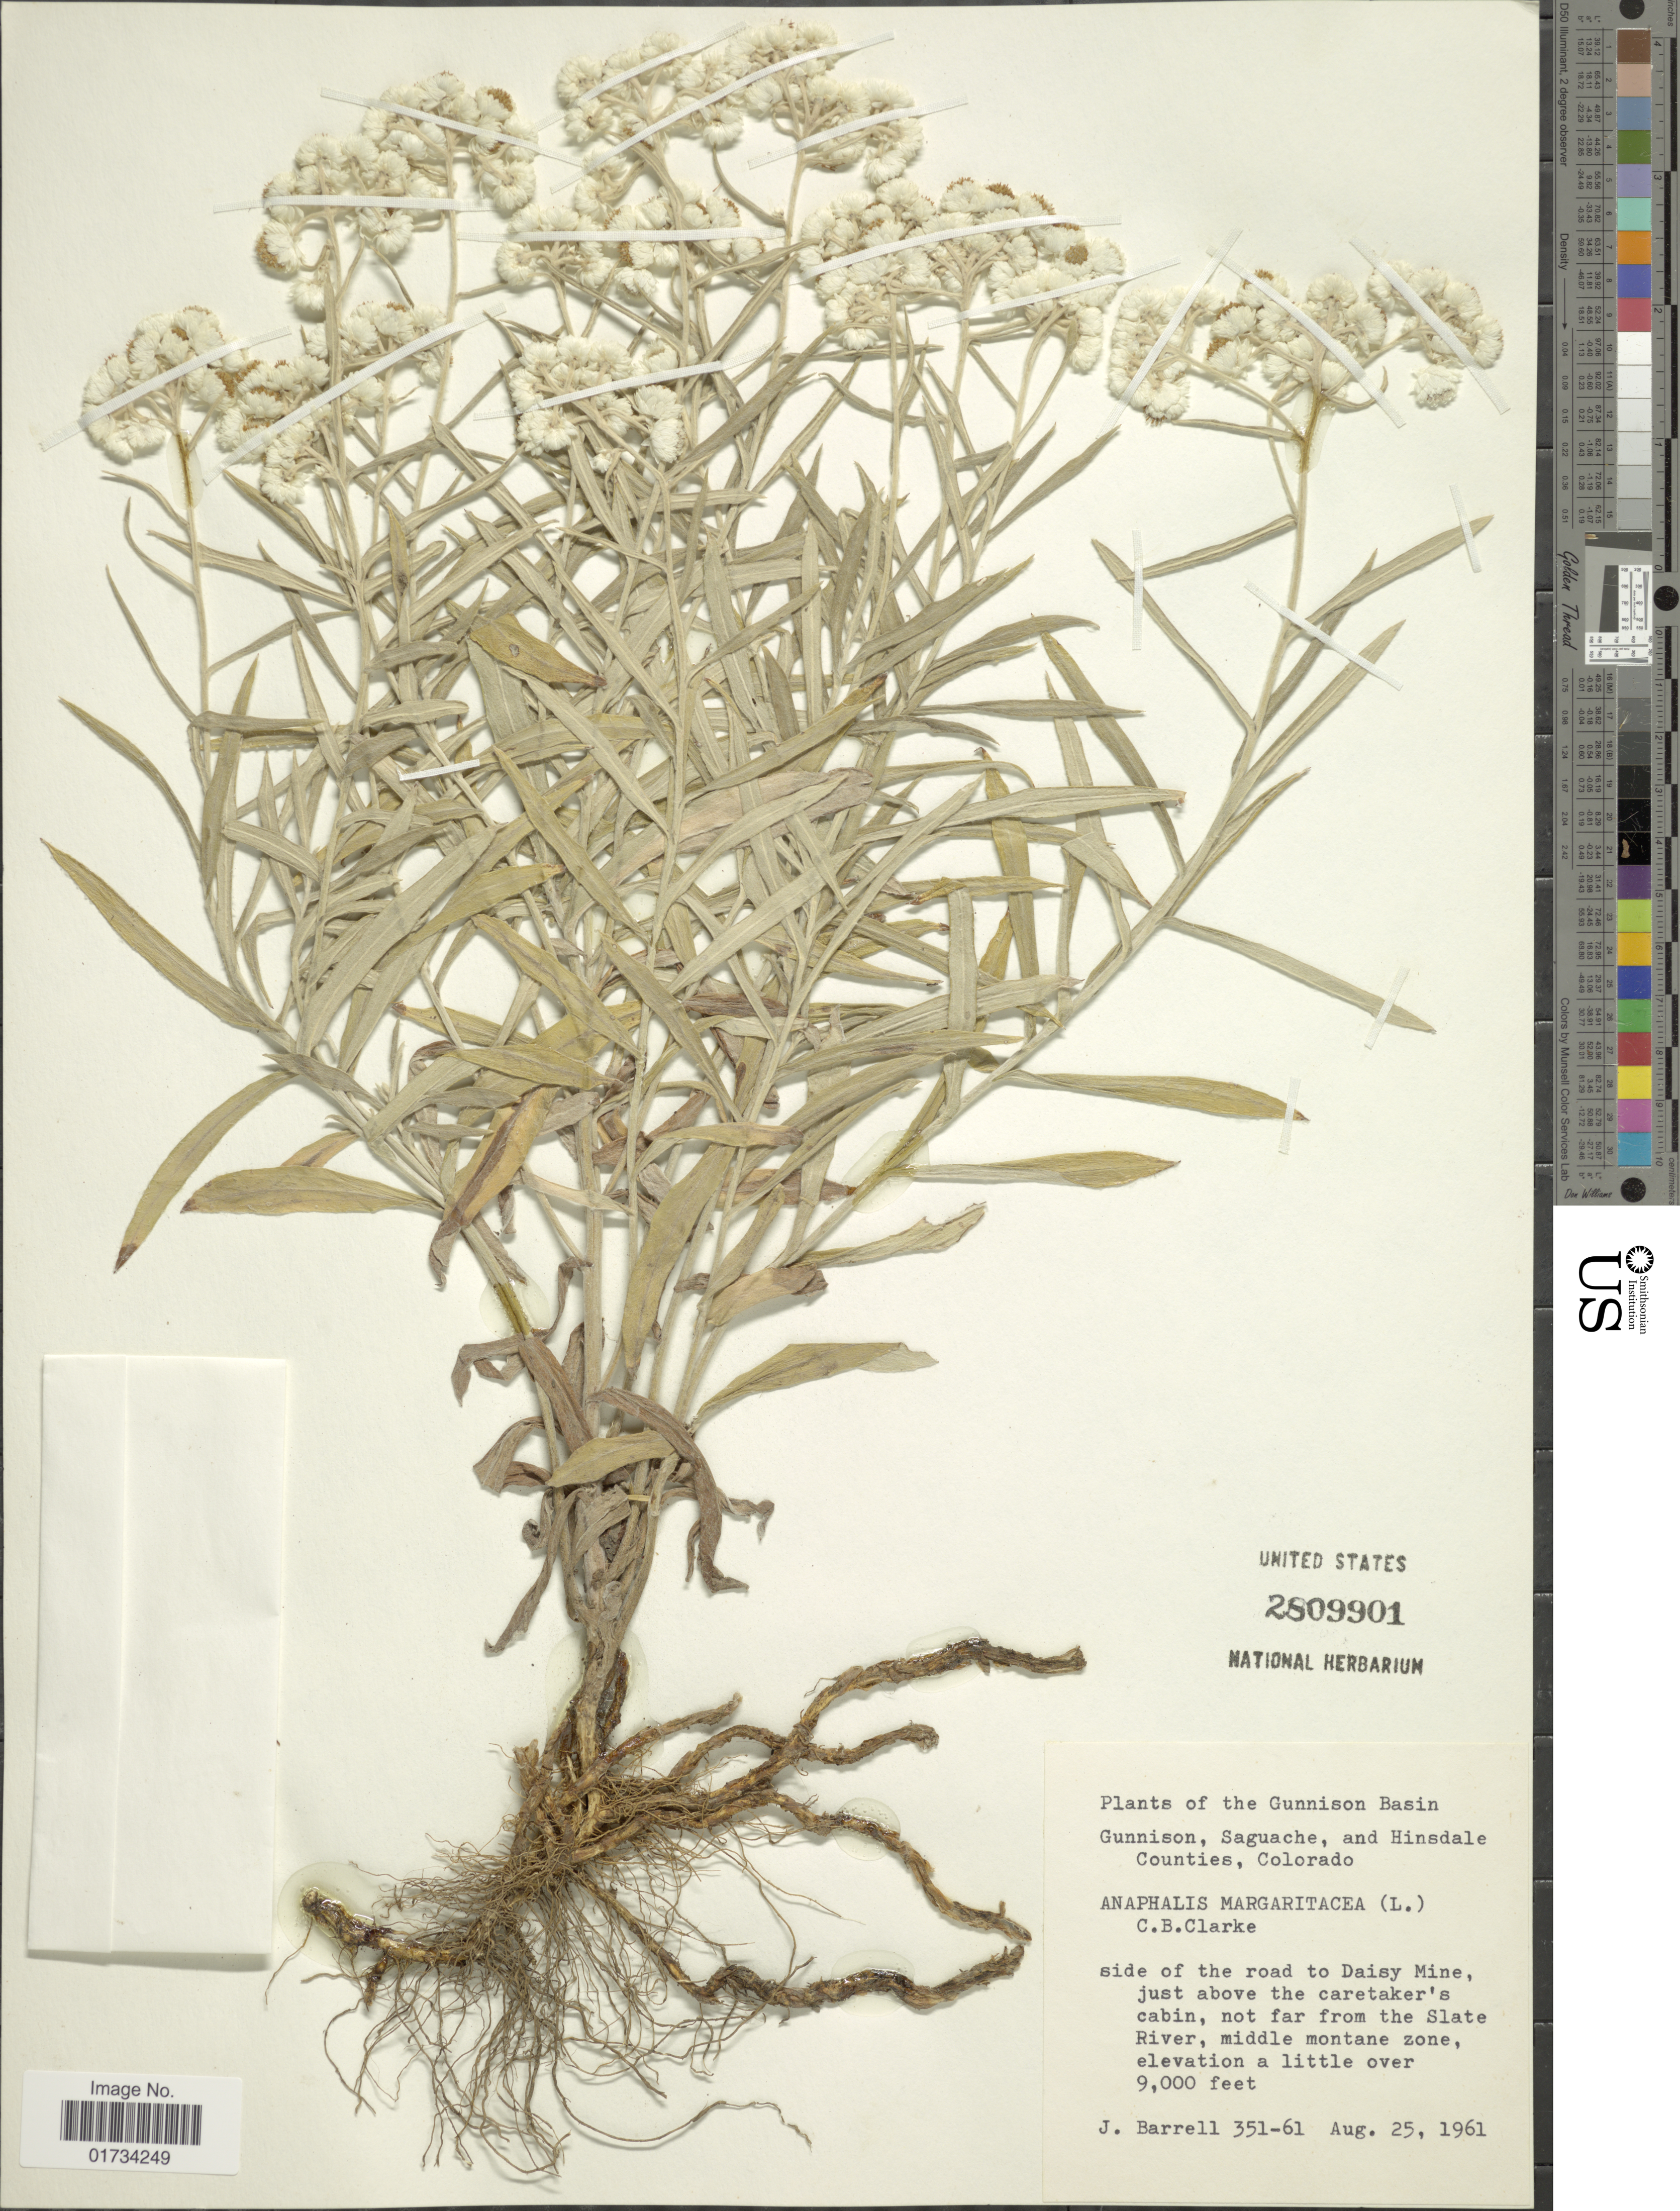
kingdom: Plantae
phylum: Tracheophyta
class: Magnoliopsida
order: Asterales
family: Asteraceae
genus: Anaphalis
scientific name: Anaphalis margaritacea var. occidentalis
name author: Greene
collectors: J. Barrell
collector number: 351-61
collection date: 1961-08-25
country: United States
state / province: Colorado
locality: Gunnison Basin, side of the road to Daisy Mine, just above the caretaker's cabin, not far from the Slate River, middle montane zone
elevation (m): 2743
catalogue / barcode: US 2809901